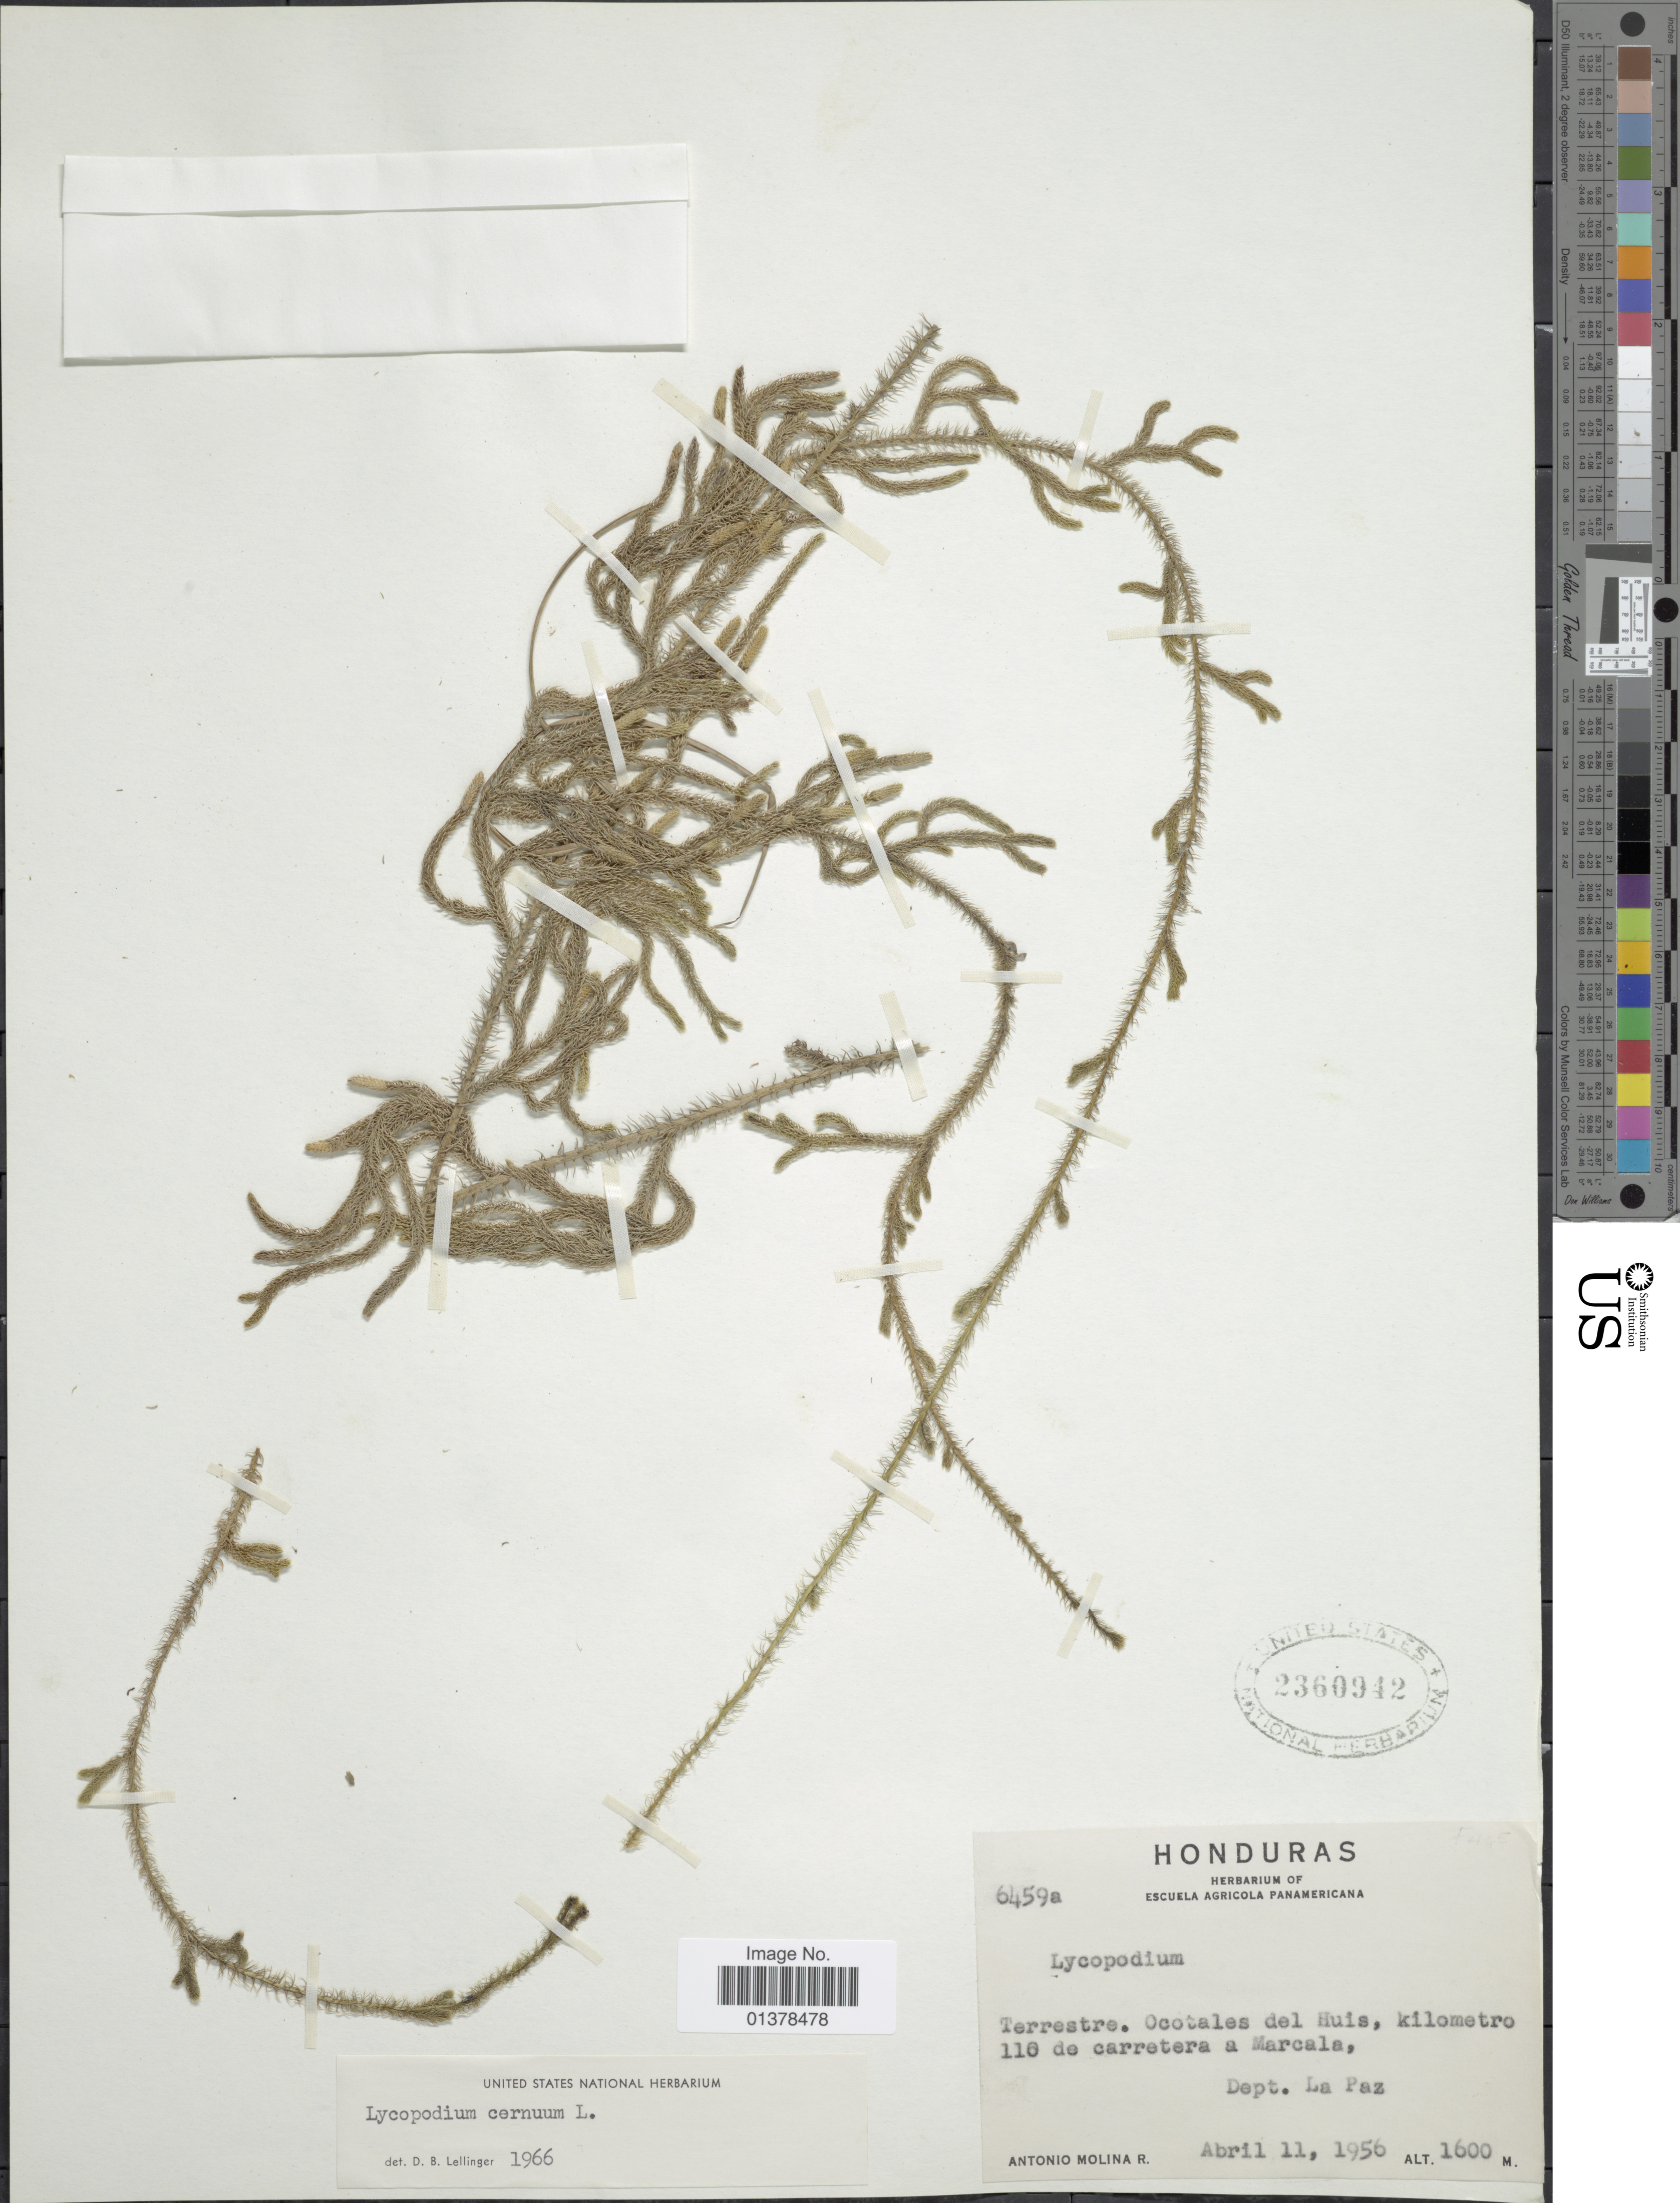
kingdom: Plantae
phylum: Tracheophyta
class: Lycopodiopsida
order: Lycopodiales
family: Lycopodiaceae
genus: Palhinhaea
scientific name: Palhinhaea cernua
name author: (L.) Vasc. & Franco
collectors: A. Molina R.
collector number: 6459a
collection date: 1956-04-11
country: Honduras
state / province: La Paz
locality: Terrestre, Ocotales del Huis, kilometro 110 de carretera a Marcala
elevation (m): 1600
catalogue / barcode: US 2360942